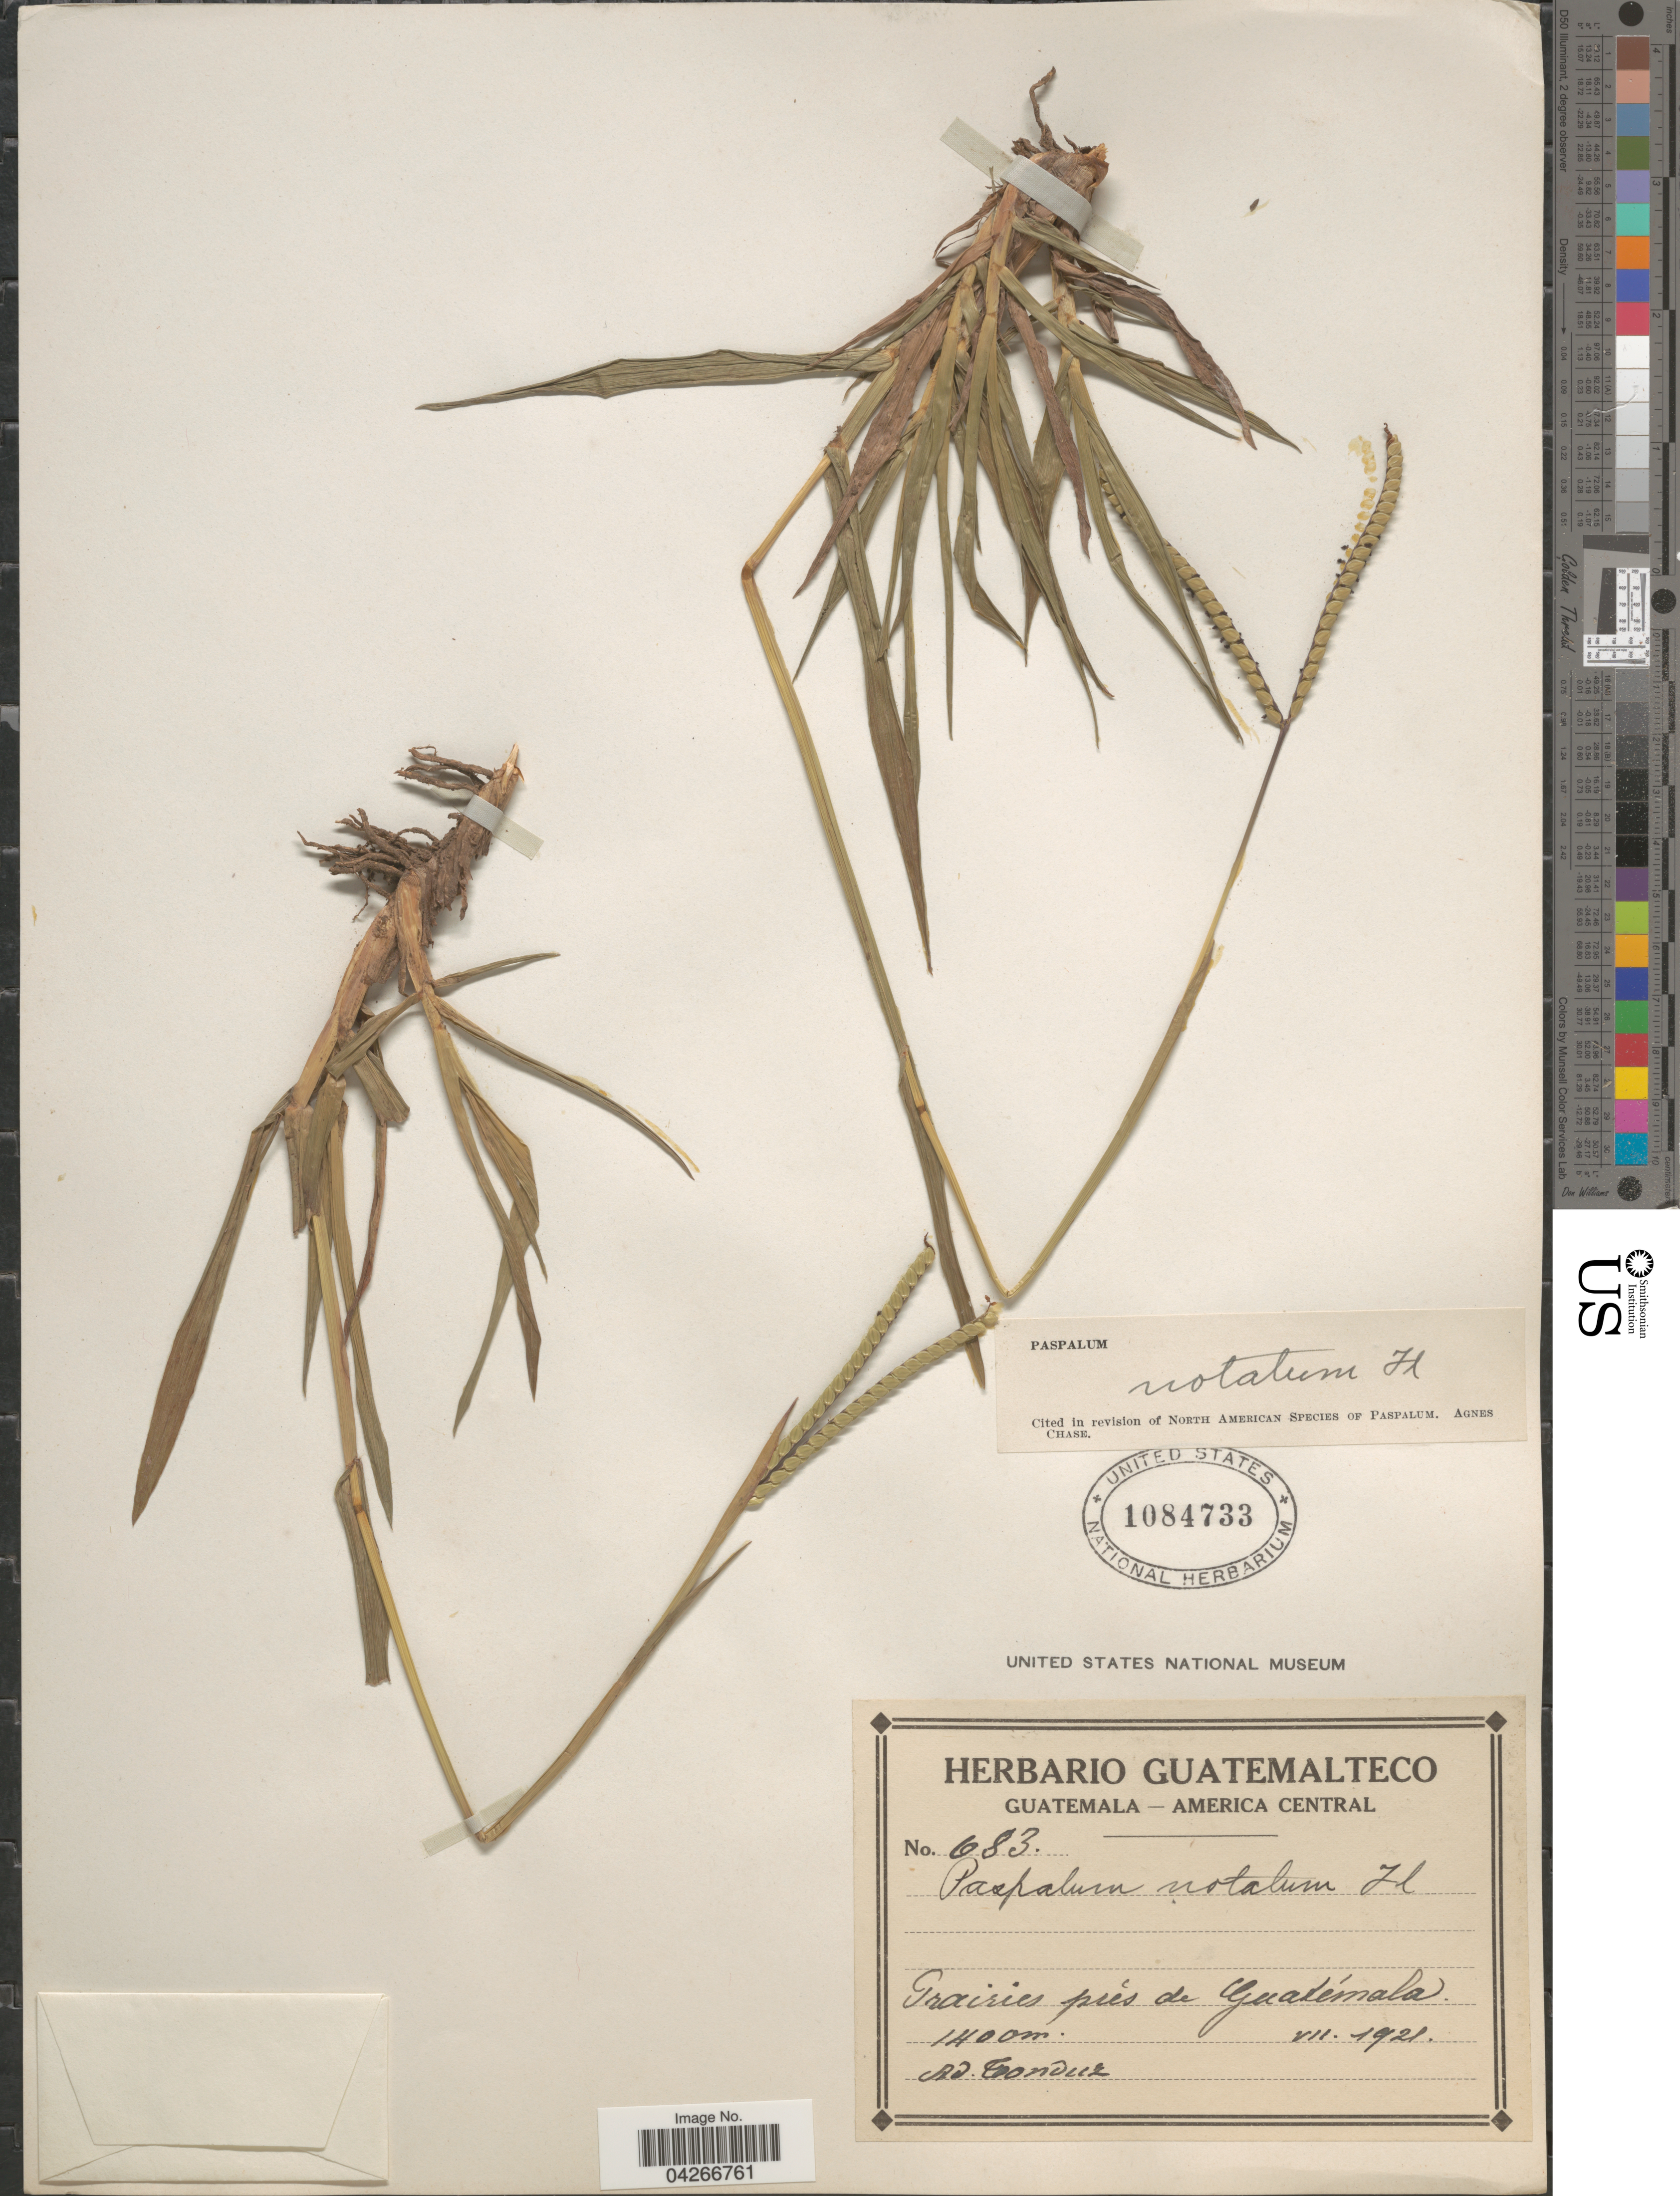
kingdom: Plantae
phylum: Tracheophyta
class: Liliopsida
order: Poales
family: Poaceae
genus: Paspalum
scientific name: Paspalum notatum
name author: Flüggé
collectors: A. Tonduz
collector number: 683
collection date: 1921-07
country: Guatemala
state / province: Guatemala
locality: Prairies près de Guatémala.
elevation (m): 1400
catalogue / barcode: US 1084733